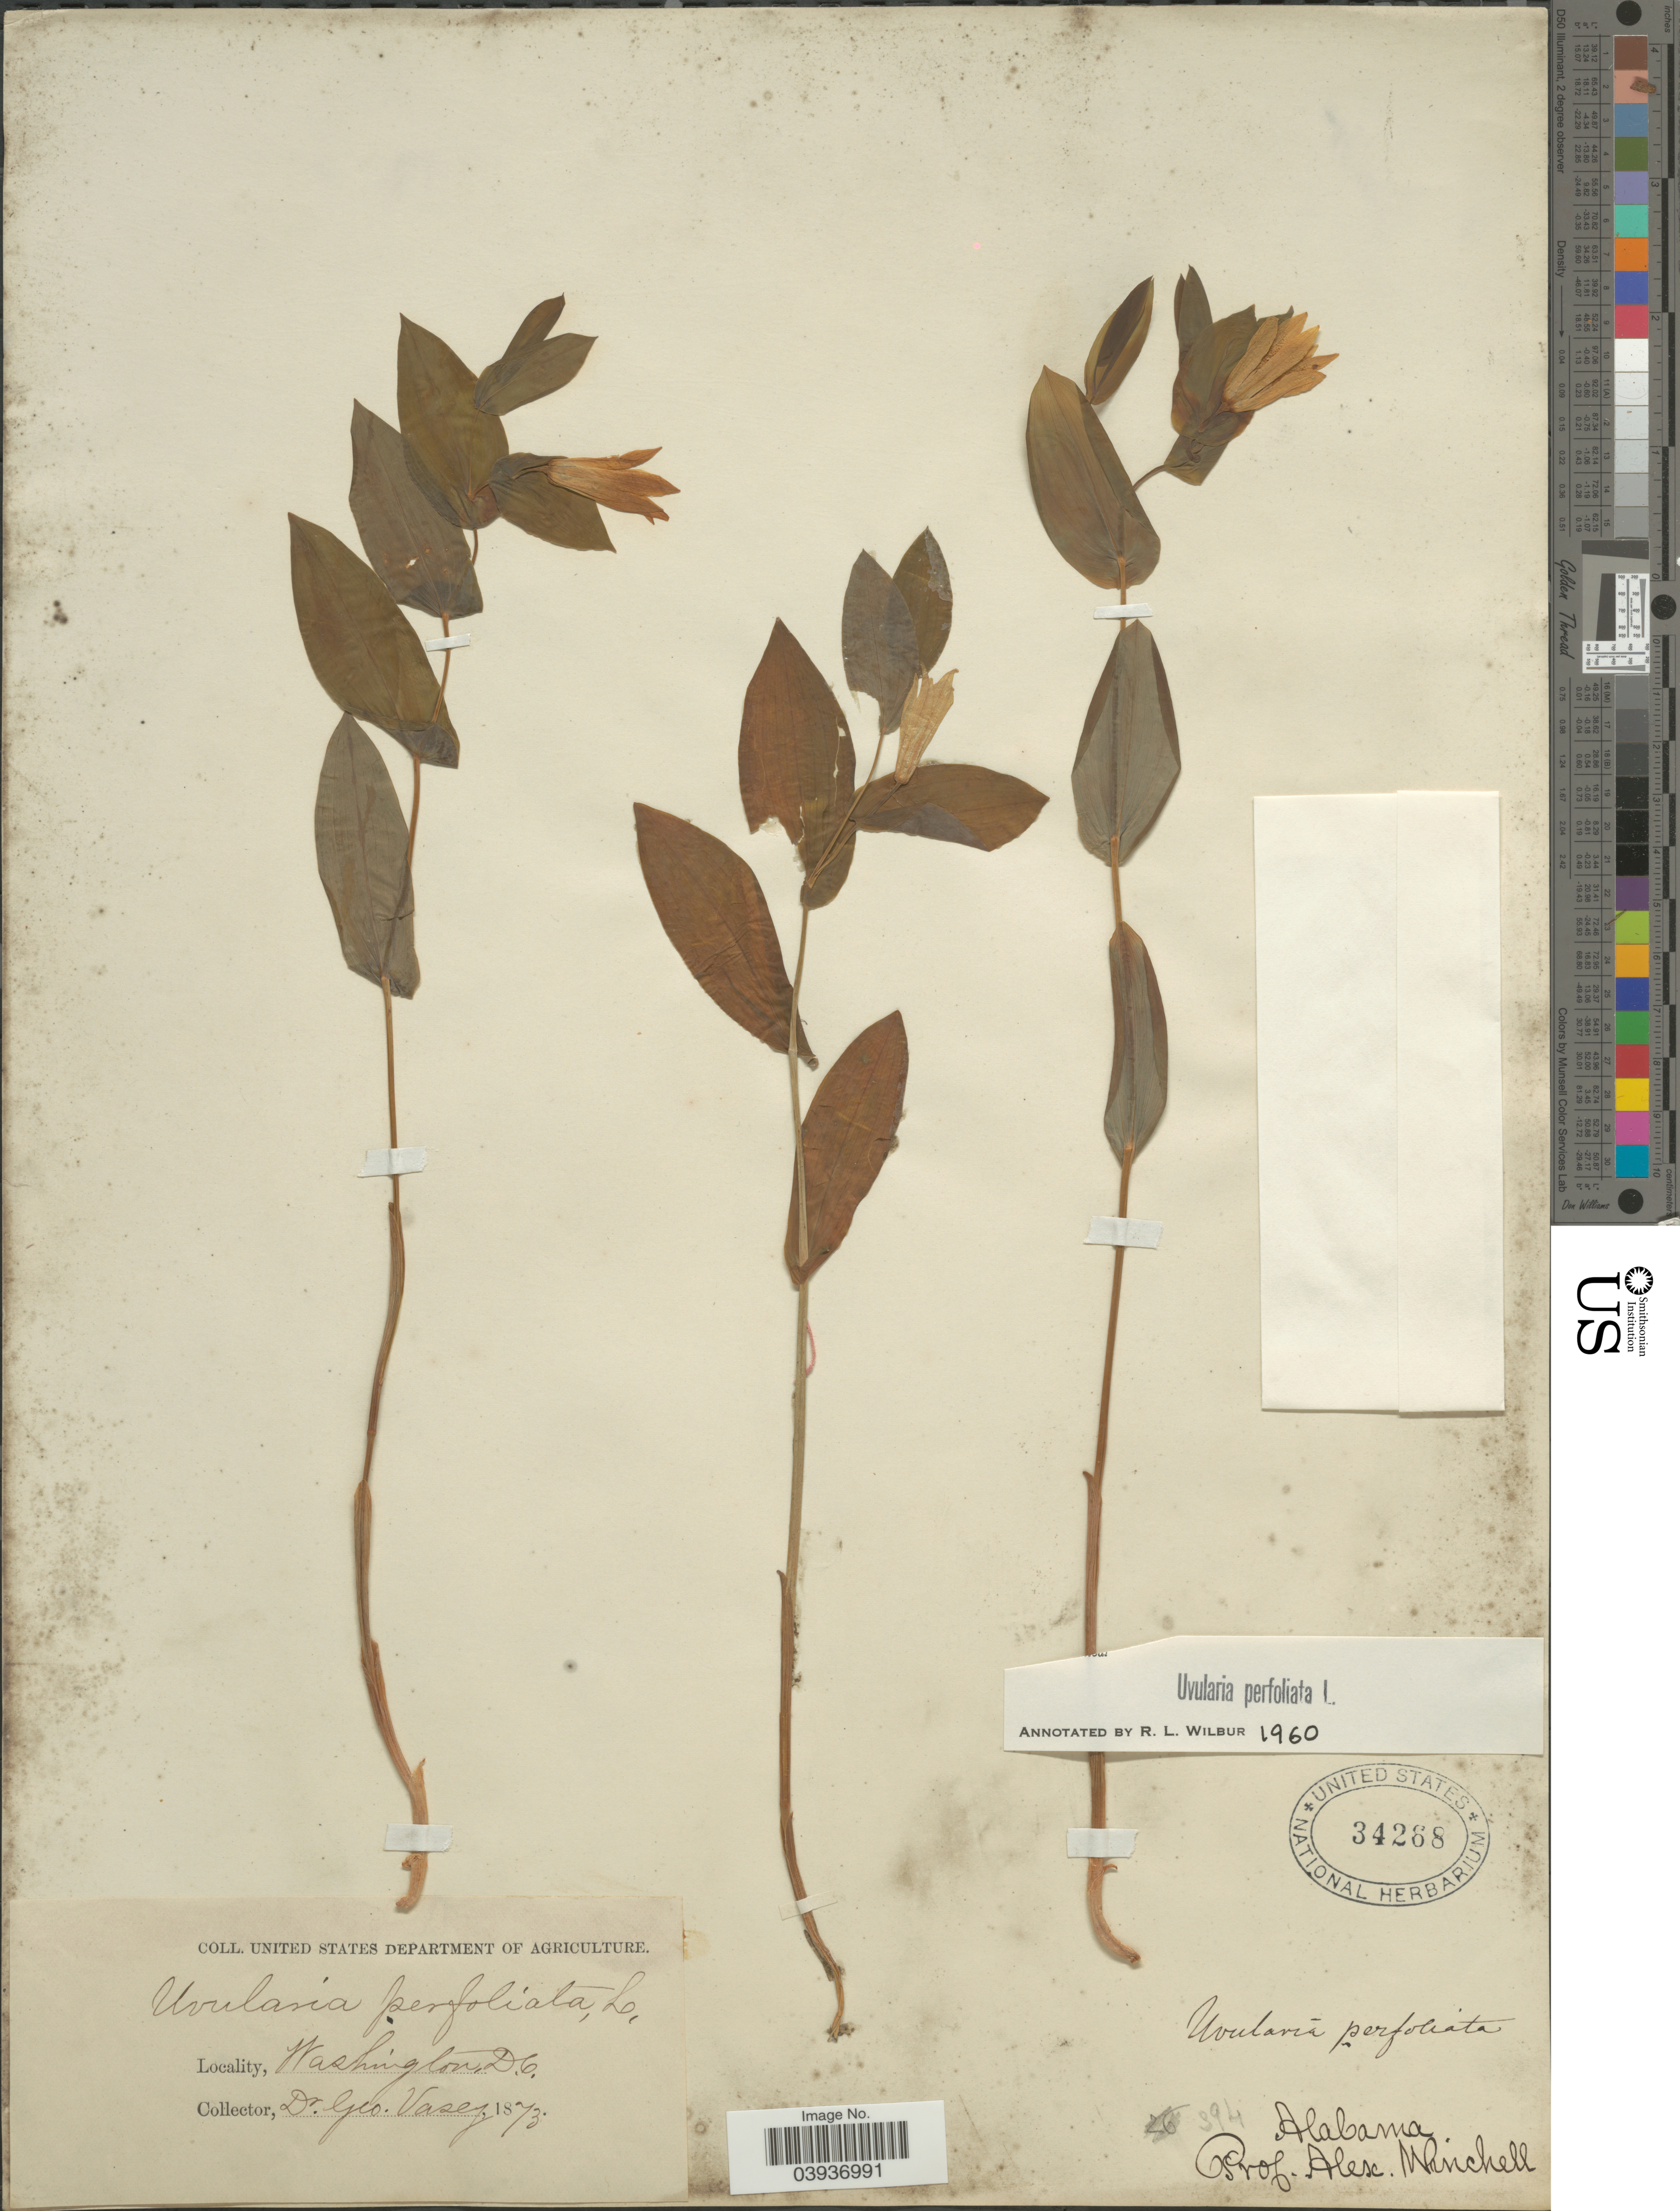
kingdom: Plantae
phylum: Tracheophyta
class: Liliopsida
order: Liliales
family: Colchicaceae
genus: Uvularia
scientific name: Uvularia perfoliata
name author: L.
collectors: A. Whinchell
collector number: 394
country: United States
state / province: Alabama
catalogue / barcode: US 34268